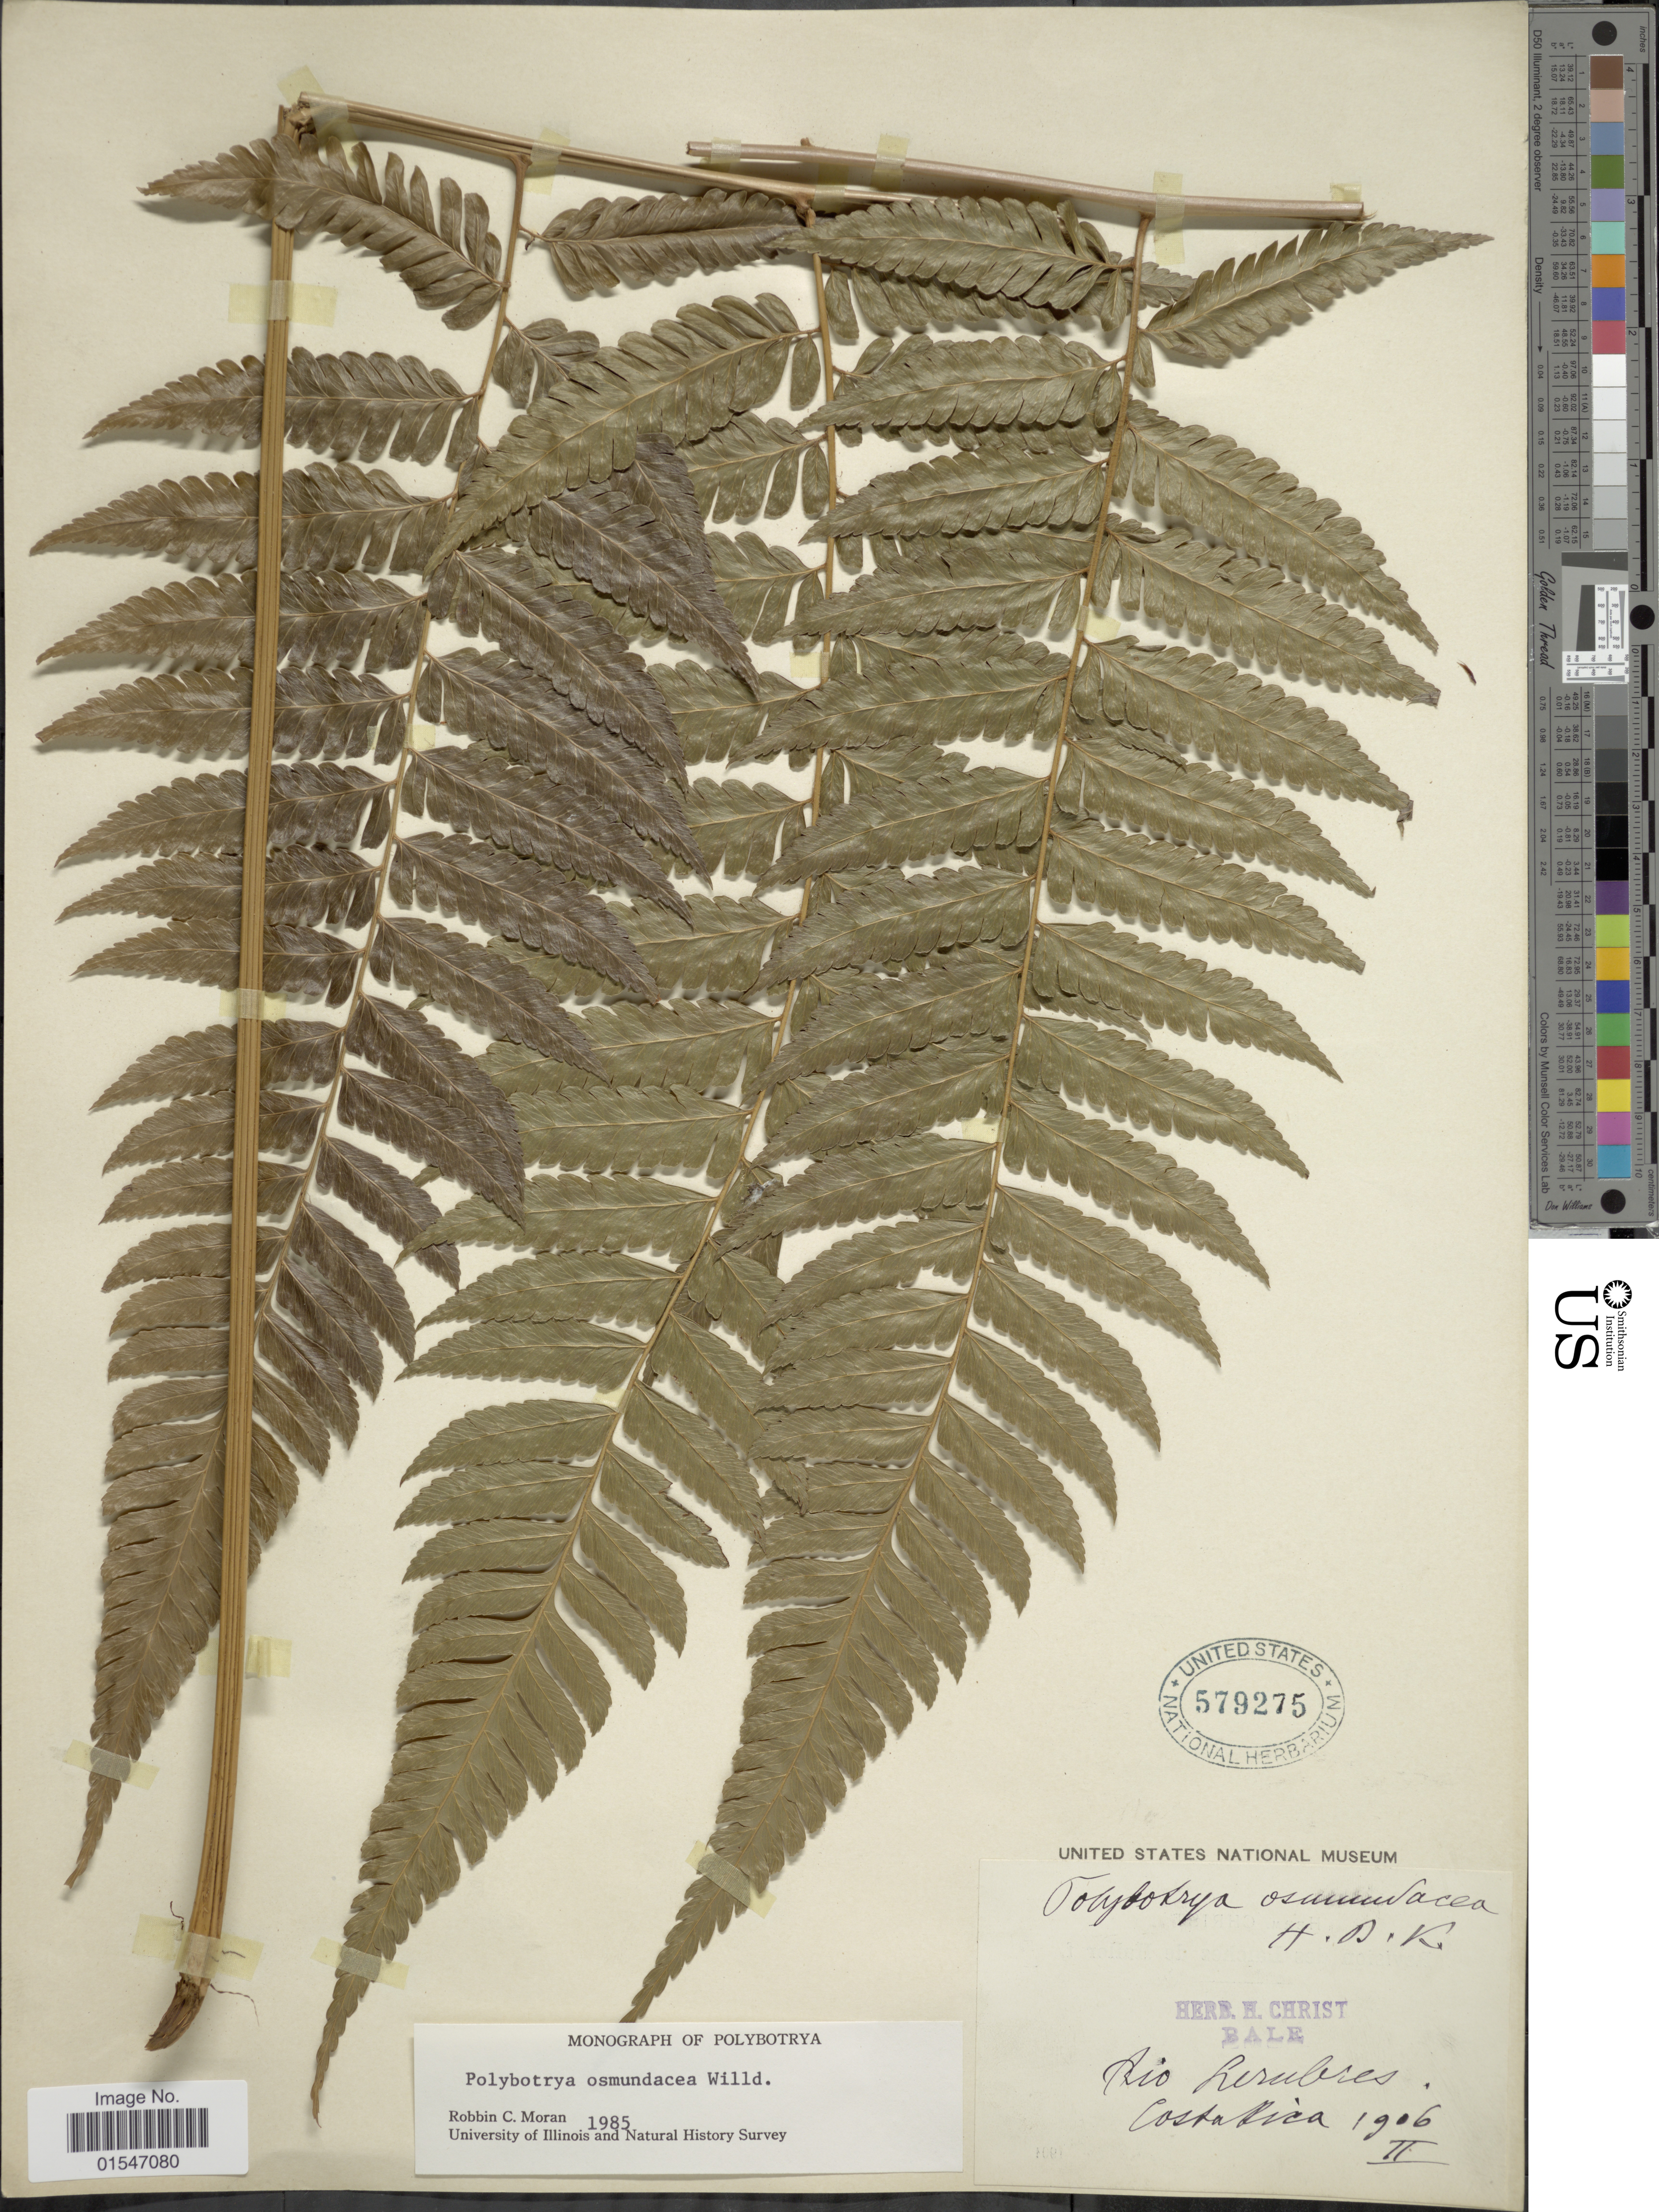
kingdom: Plantae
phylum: Tracheophyta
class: Polypodiopsida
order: Polypodiales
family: Dryopteridaceae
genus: Polybotrya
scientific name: Polybotrya osmundacea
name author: Humb. & Bonpl. ex Willd.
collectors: ex herb. H. Christ Basil.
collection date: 1906-02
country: Costa Rica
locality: Rio Surubres, Costa Rica.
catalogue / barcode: US 579275